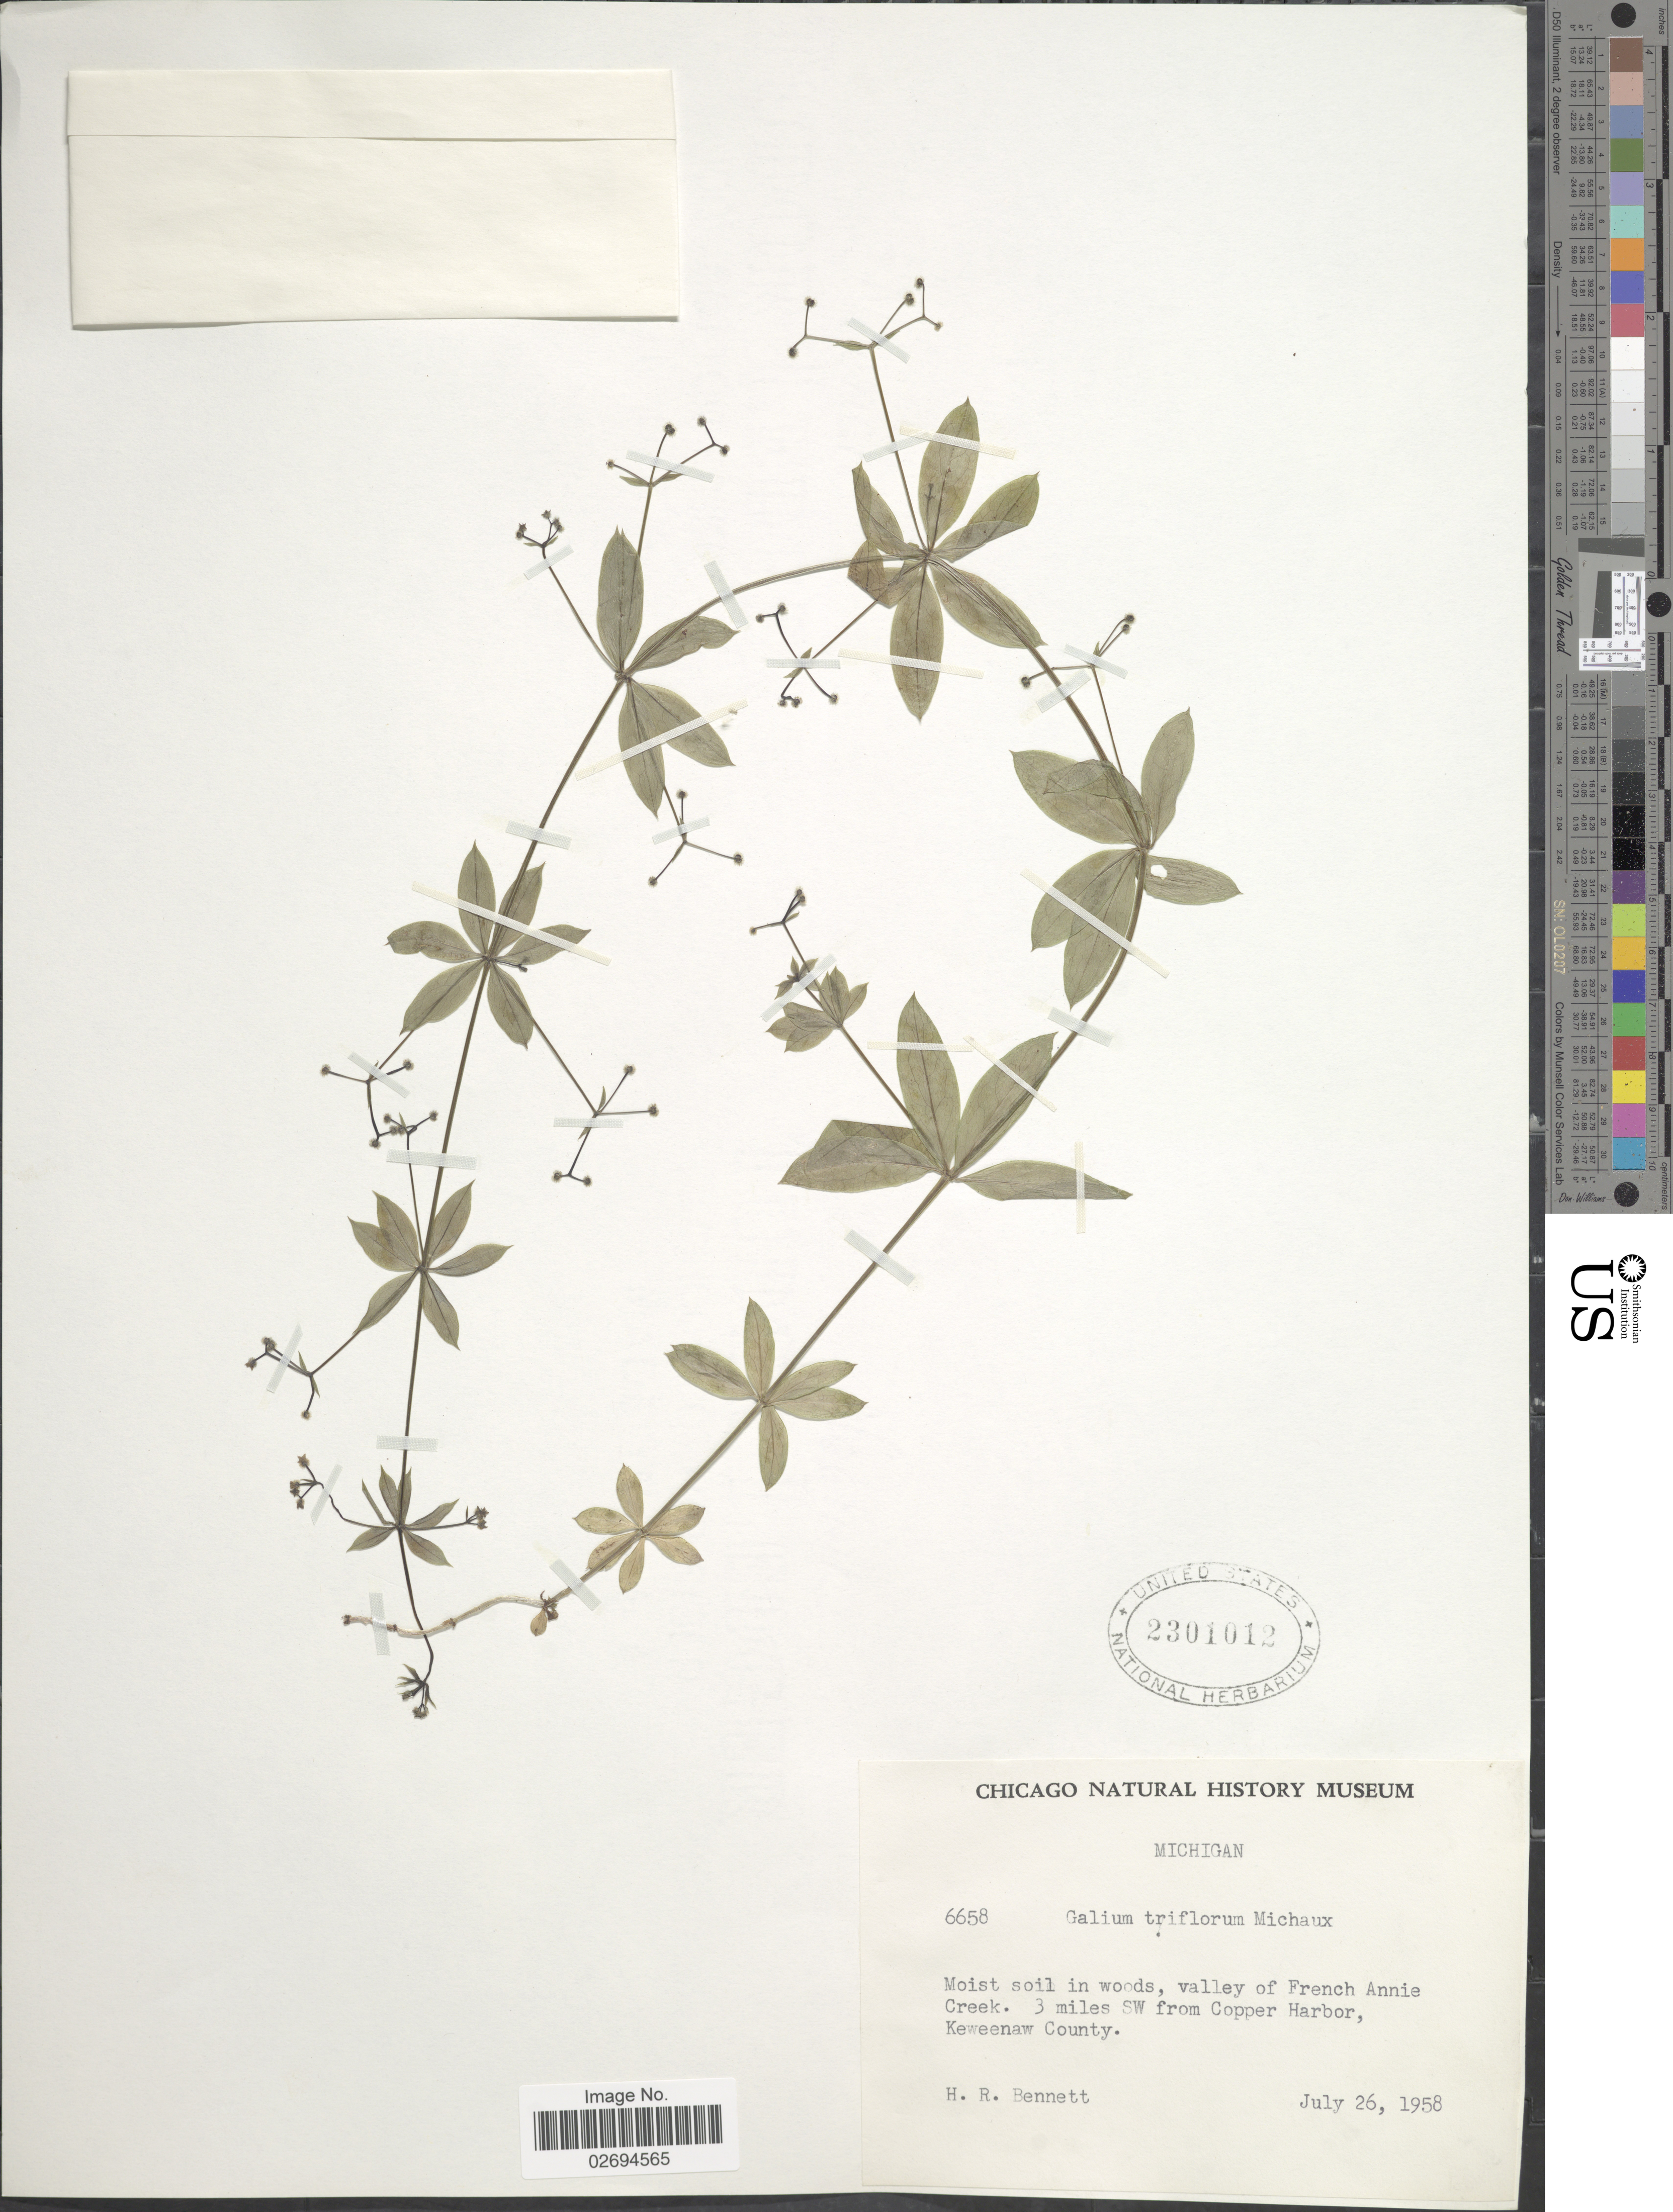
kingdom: Plantae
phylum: Tracheophyta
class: Magnoliopsida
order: Gentianales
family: Rubiaceae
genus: Galium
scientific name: Galium triflorum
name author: Michx.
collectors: H. R. Bennett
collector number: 6658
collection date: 1958-07-26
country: United States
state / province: Michigan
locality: Valley of French Annie Creek. 3 miles SW from Copper Harbor, Keweenaw County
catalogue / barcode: US 2301012